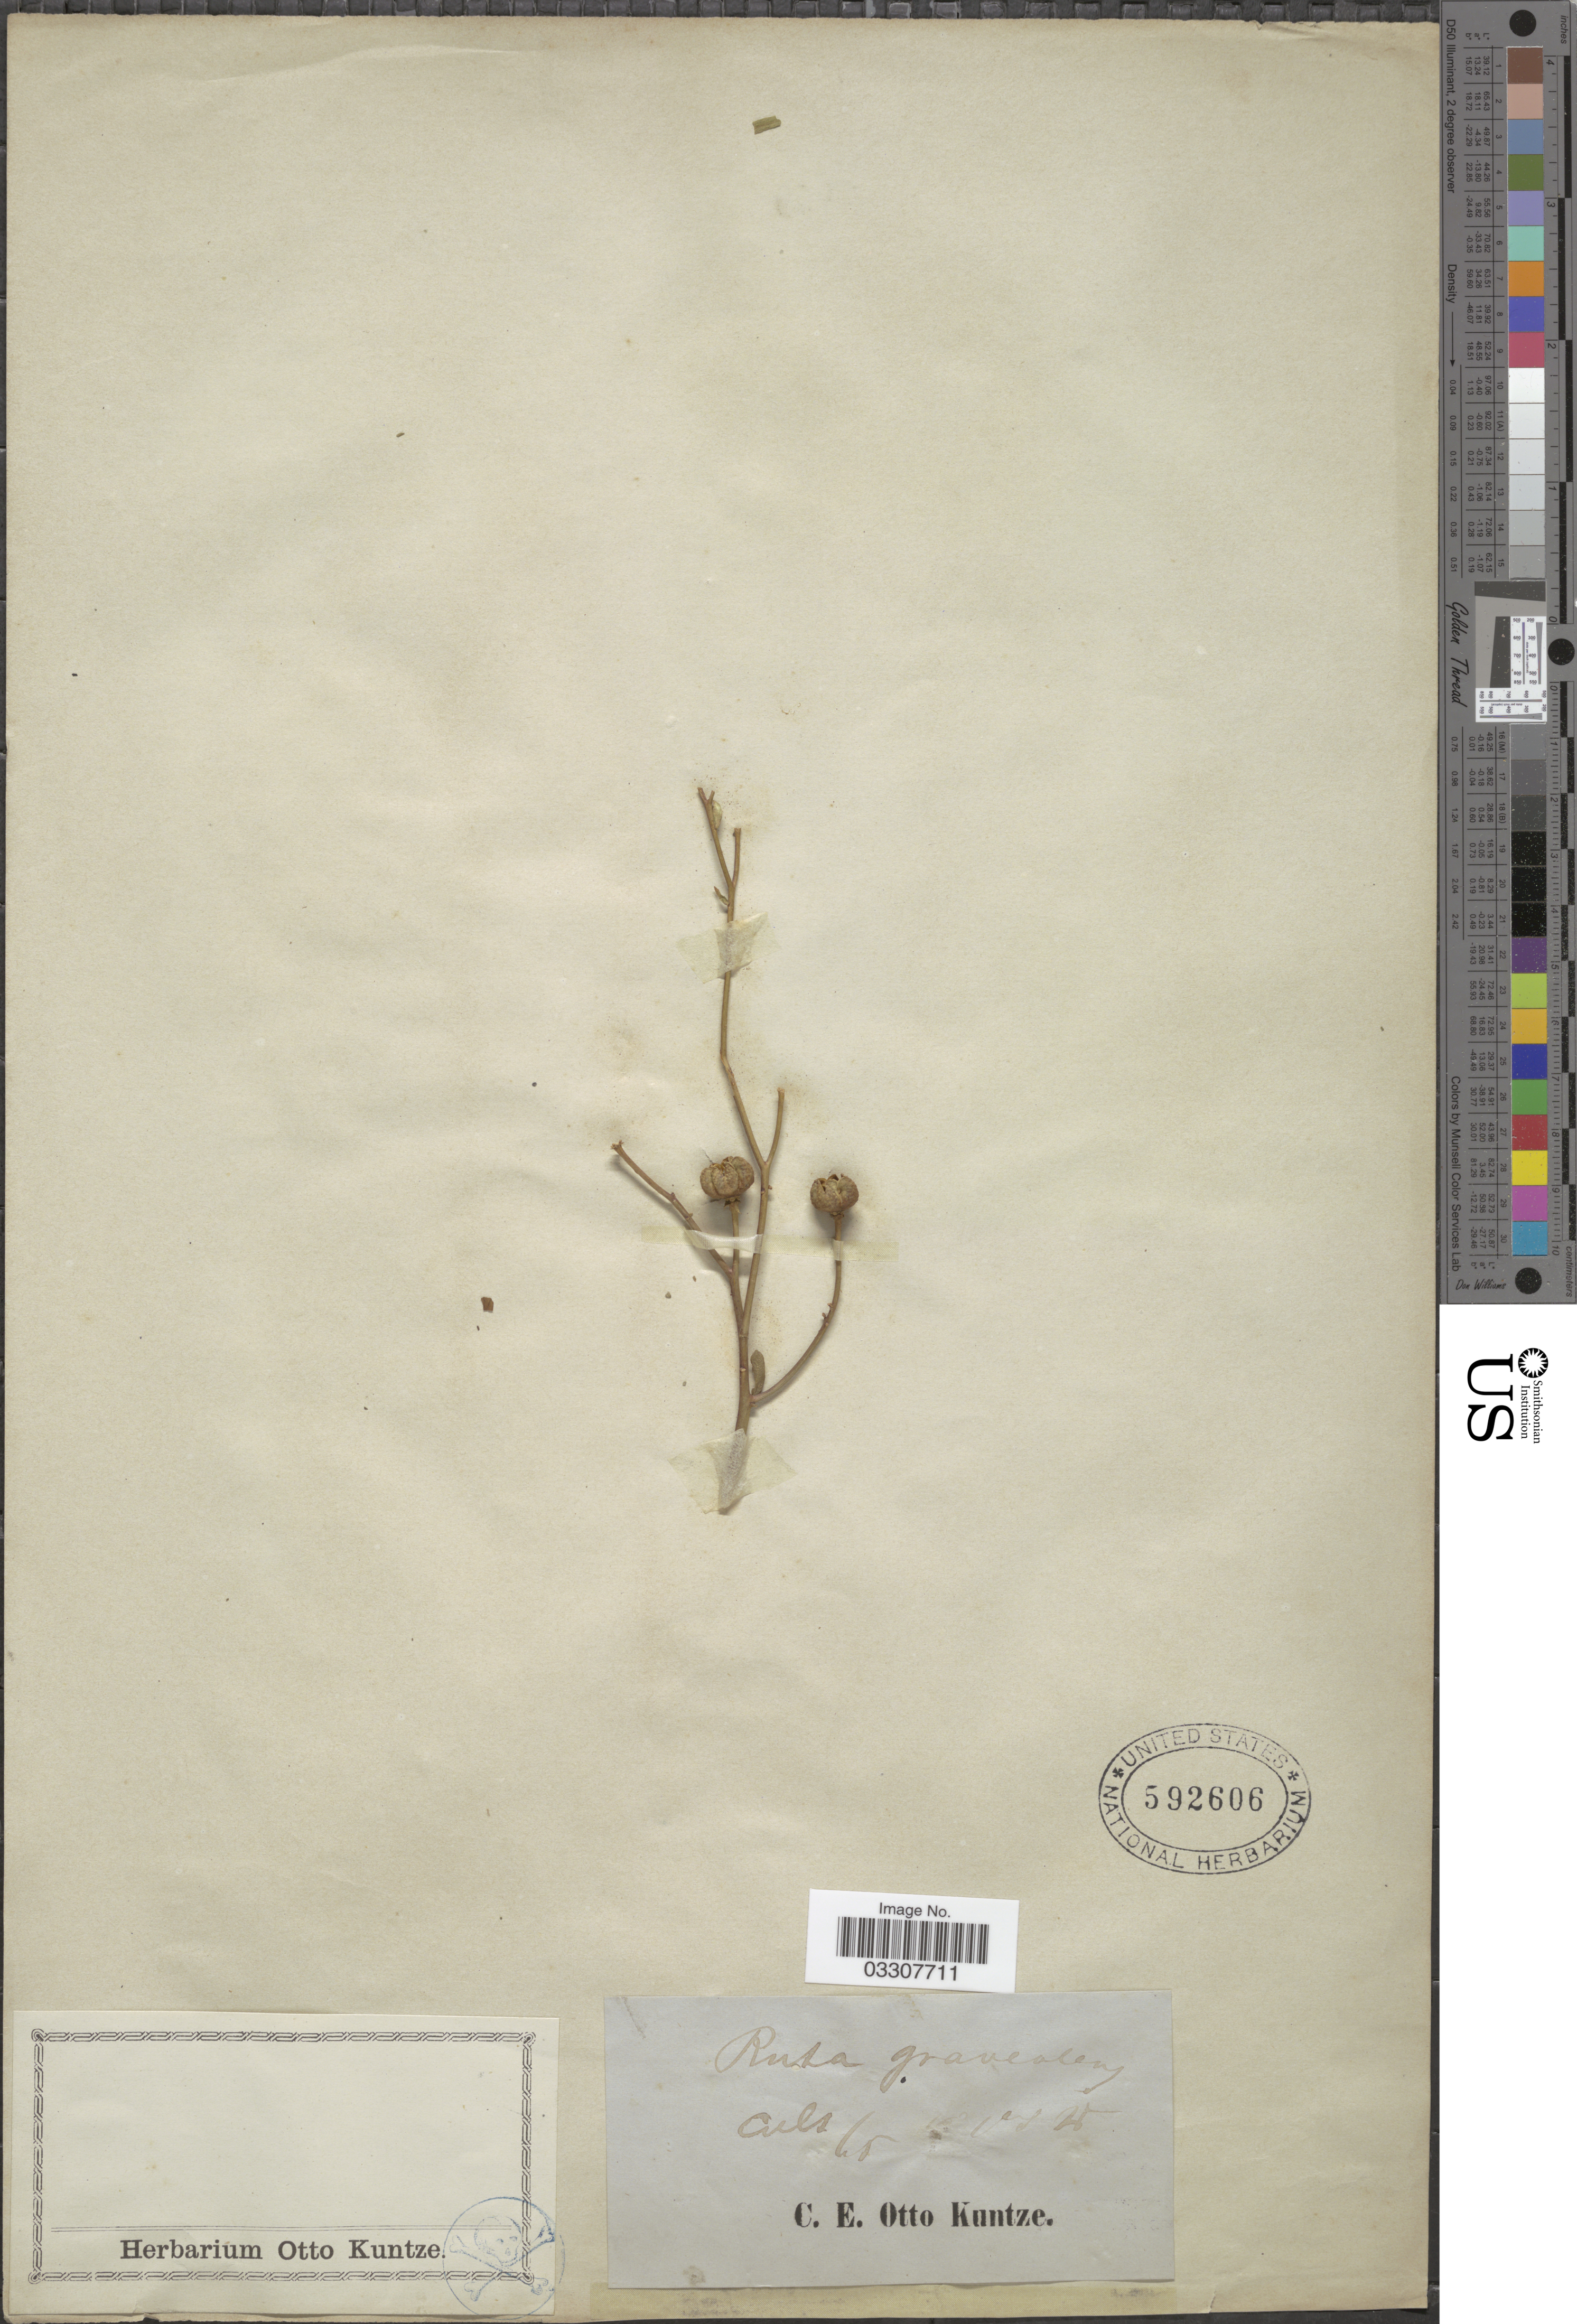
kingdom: Plantae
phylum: Tracheophyta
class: Magnoliopsida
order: Sapindales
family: Rutaceae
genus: Ruta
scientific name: Ruta graveolens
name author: L.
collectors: C.E.O. Kuntze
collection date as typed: Transcribed d/m/y: //65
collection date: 1865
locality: Cult [interpreted].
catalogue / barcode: US 592606